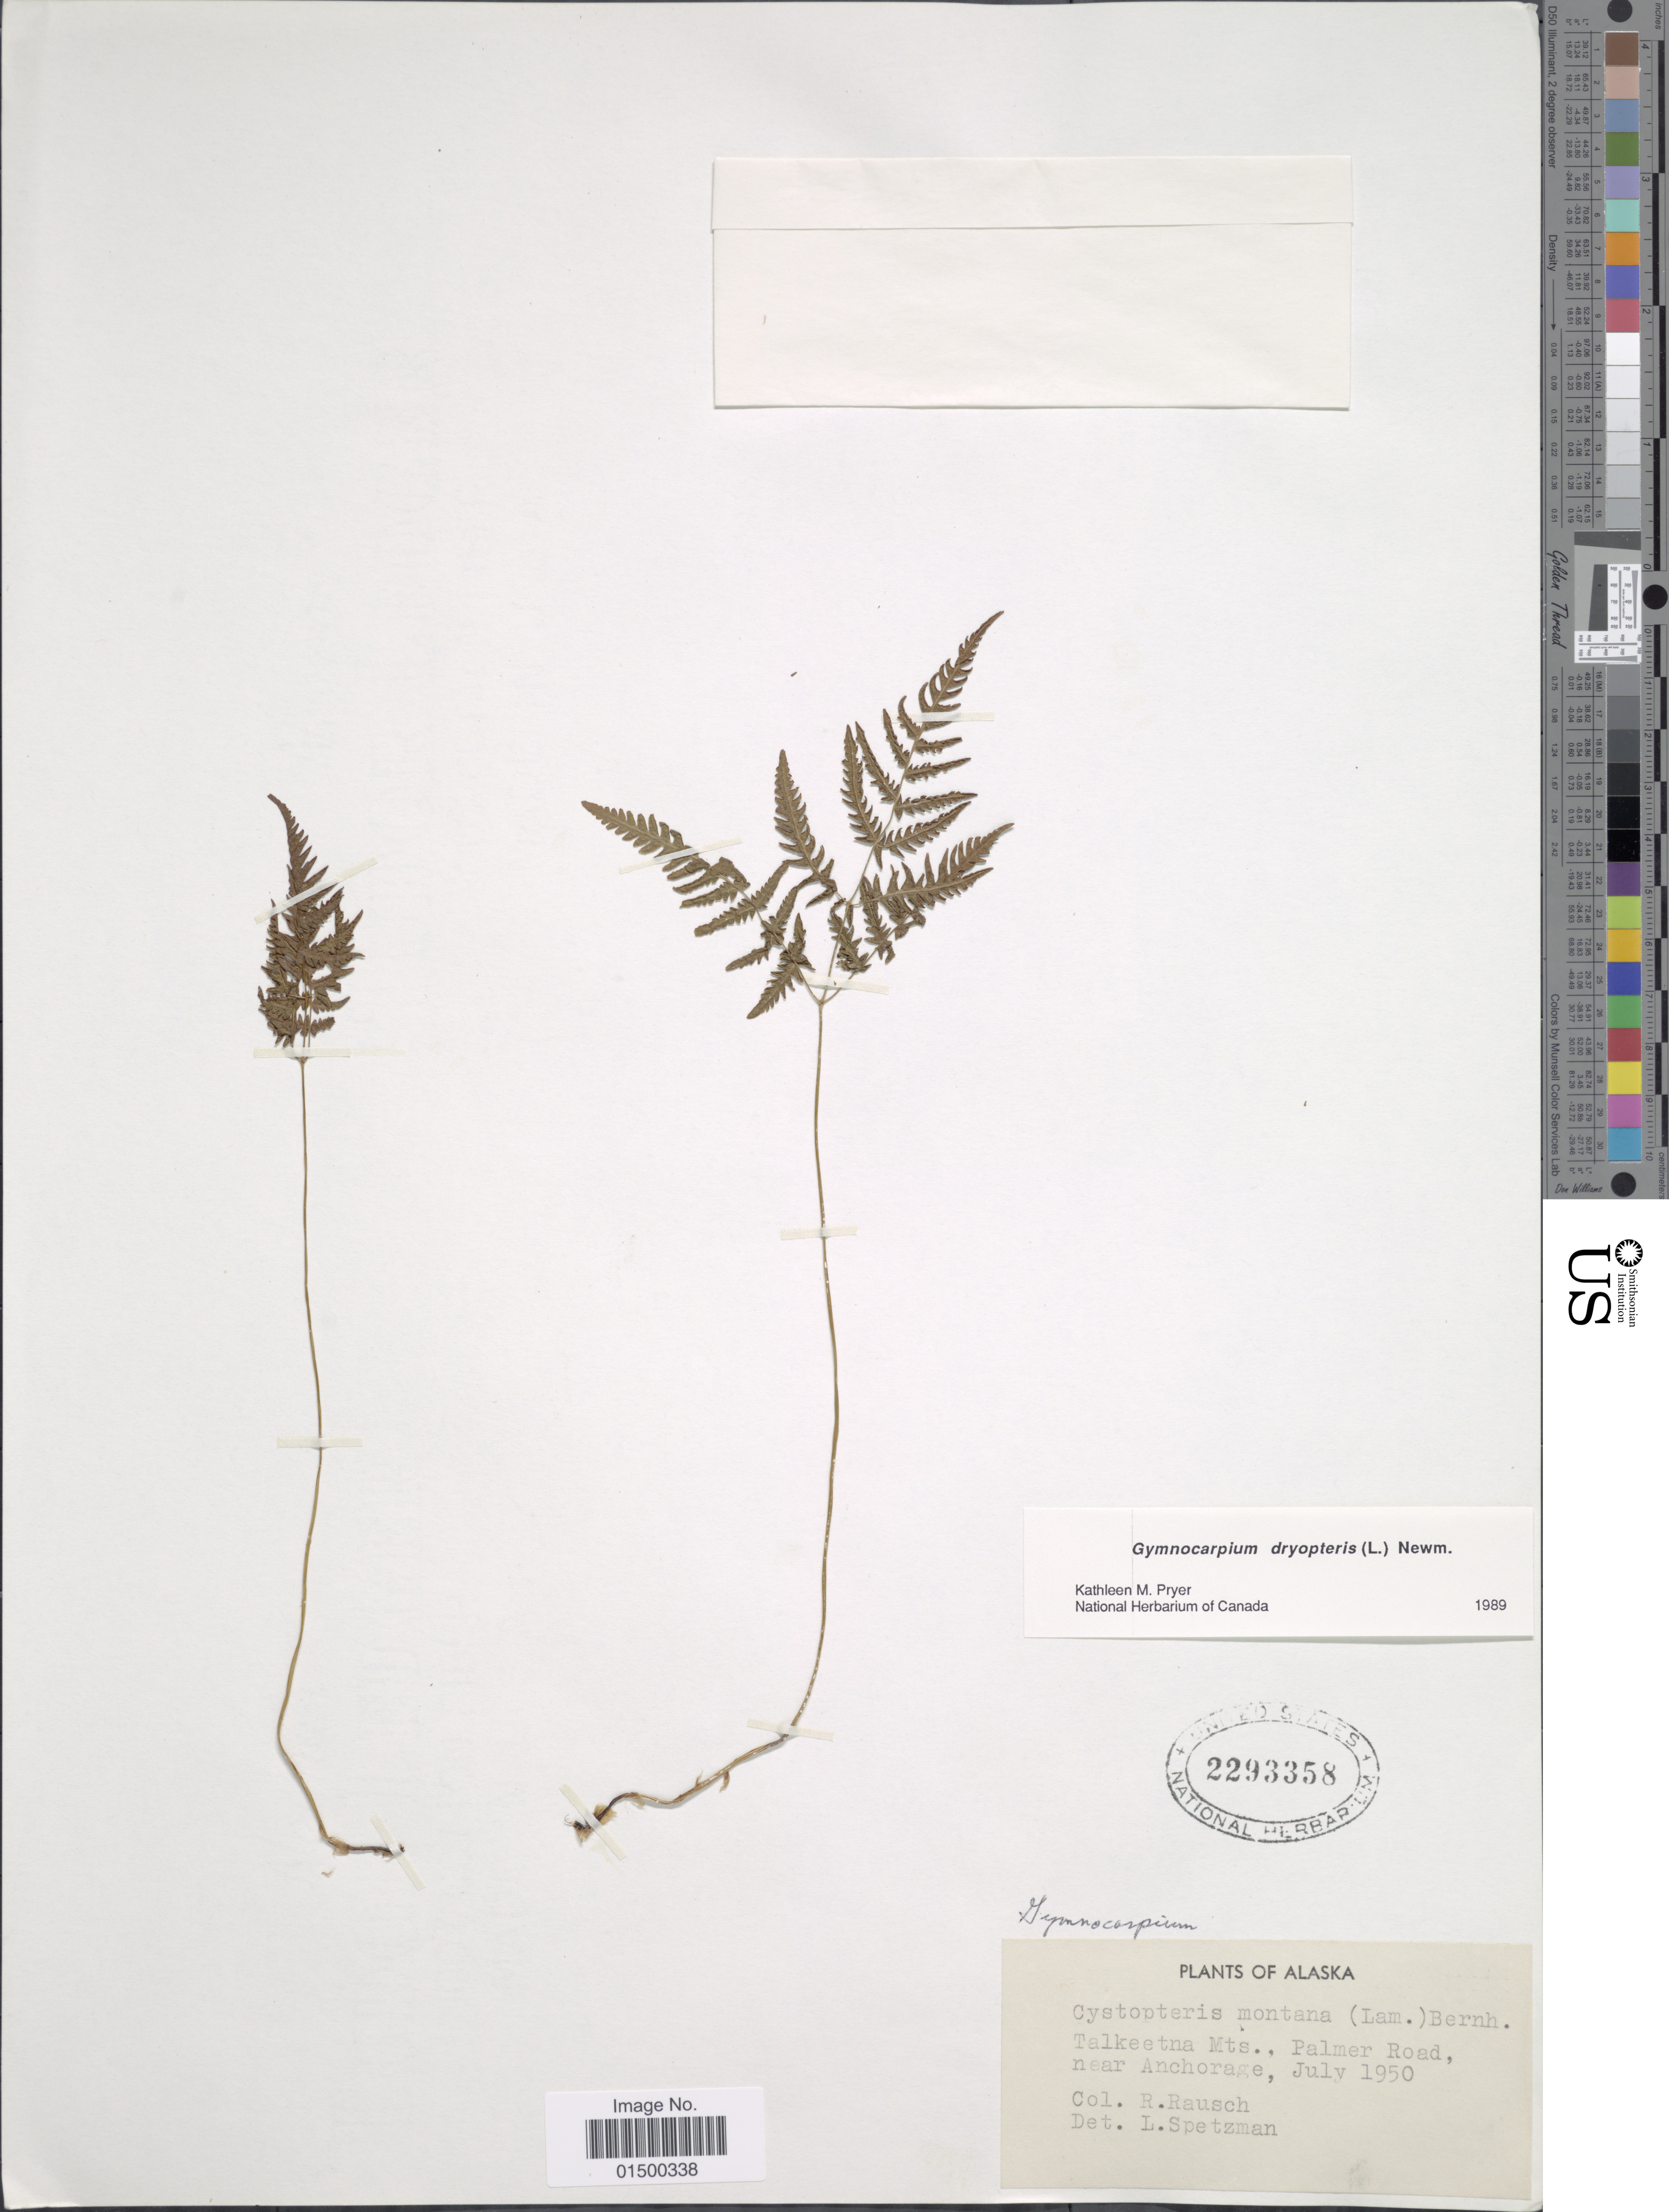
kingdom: Plantae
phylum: Tracheophyta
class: Polypodiopsida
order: Polypodiales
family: Cystopteridaceae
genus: Gymnocarpium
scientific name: Gymnocarpium dryopteris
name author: (L.) Newman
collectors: R. Rausch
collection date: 1950-07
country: United States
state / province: Alaska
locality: Talkeetna Mts., Palmer Road, near Anchorage.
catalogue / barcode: US 2293358